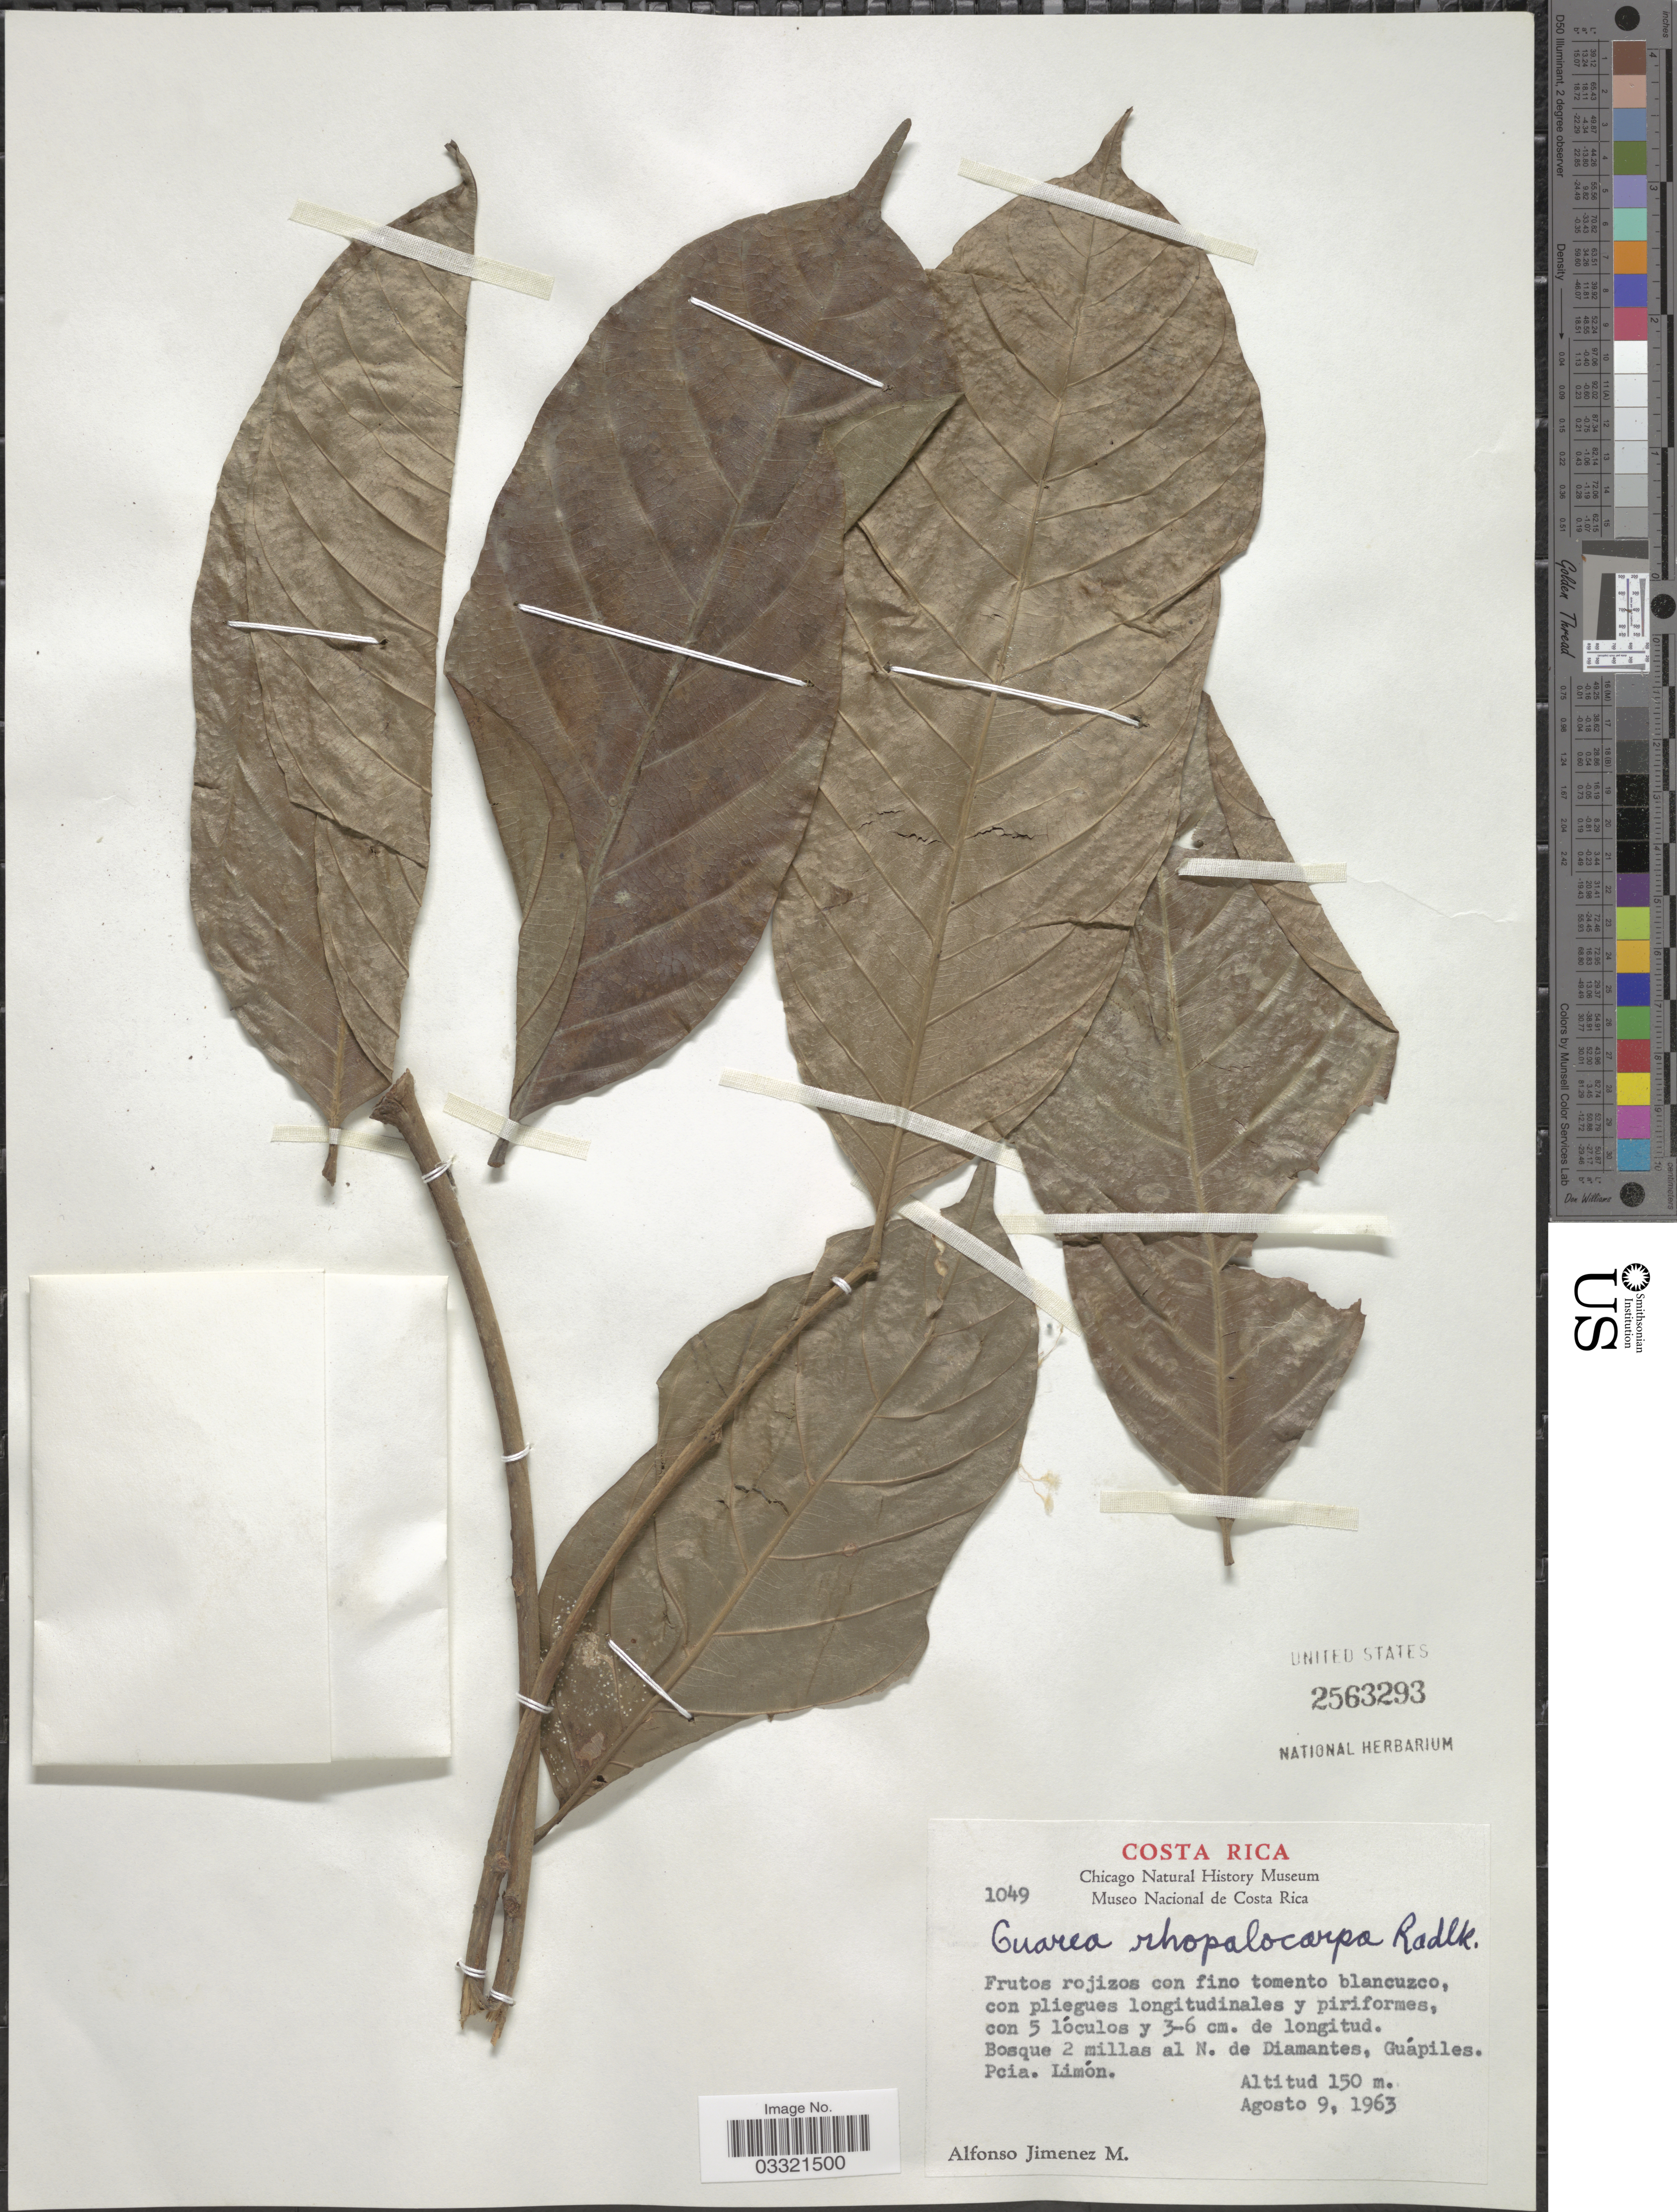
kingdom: Plantae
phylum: Tracheophyta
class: Magnoliopsida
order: Sapindales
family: Meliaceae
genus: Guarea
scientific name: Guarea rhopalocarpa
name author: Radlk.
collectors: A. Jimenez M.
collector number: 1049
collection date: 1963-08-09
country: Costa Rica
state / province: Limón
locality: Bosque 2 millas al N. de Diamantes, Guápiles.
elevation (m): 150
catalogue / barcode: US 2563293